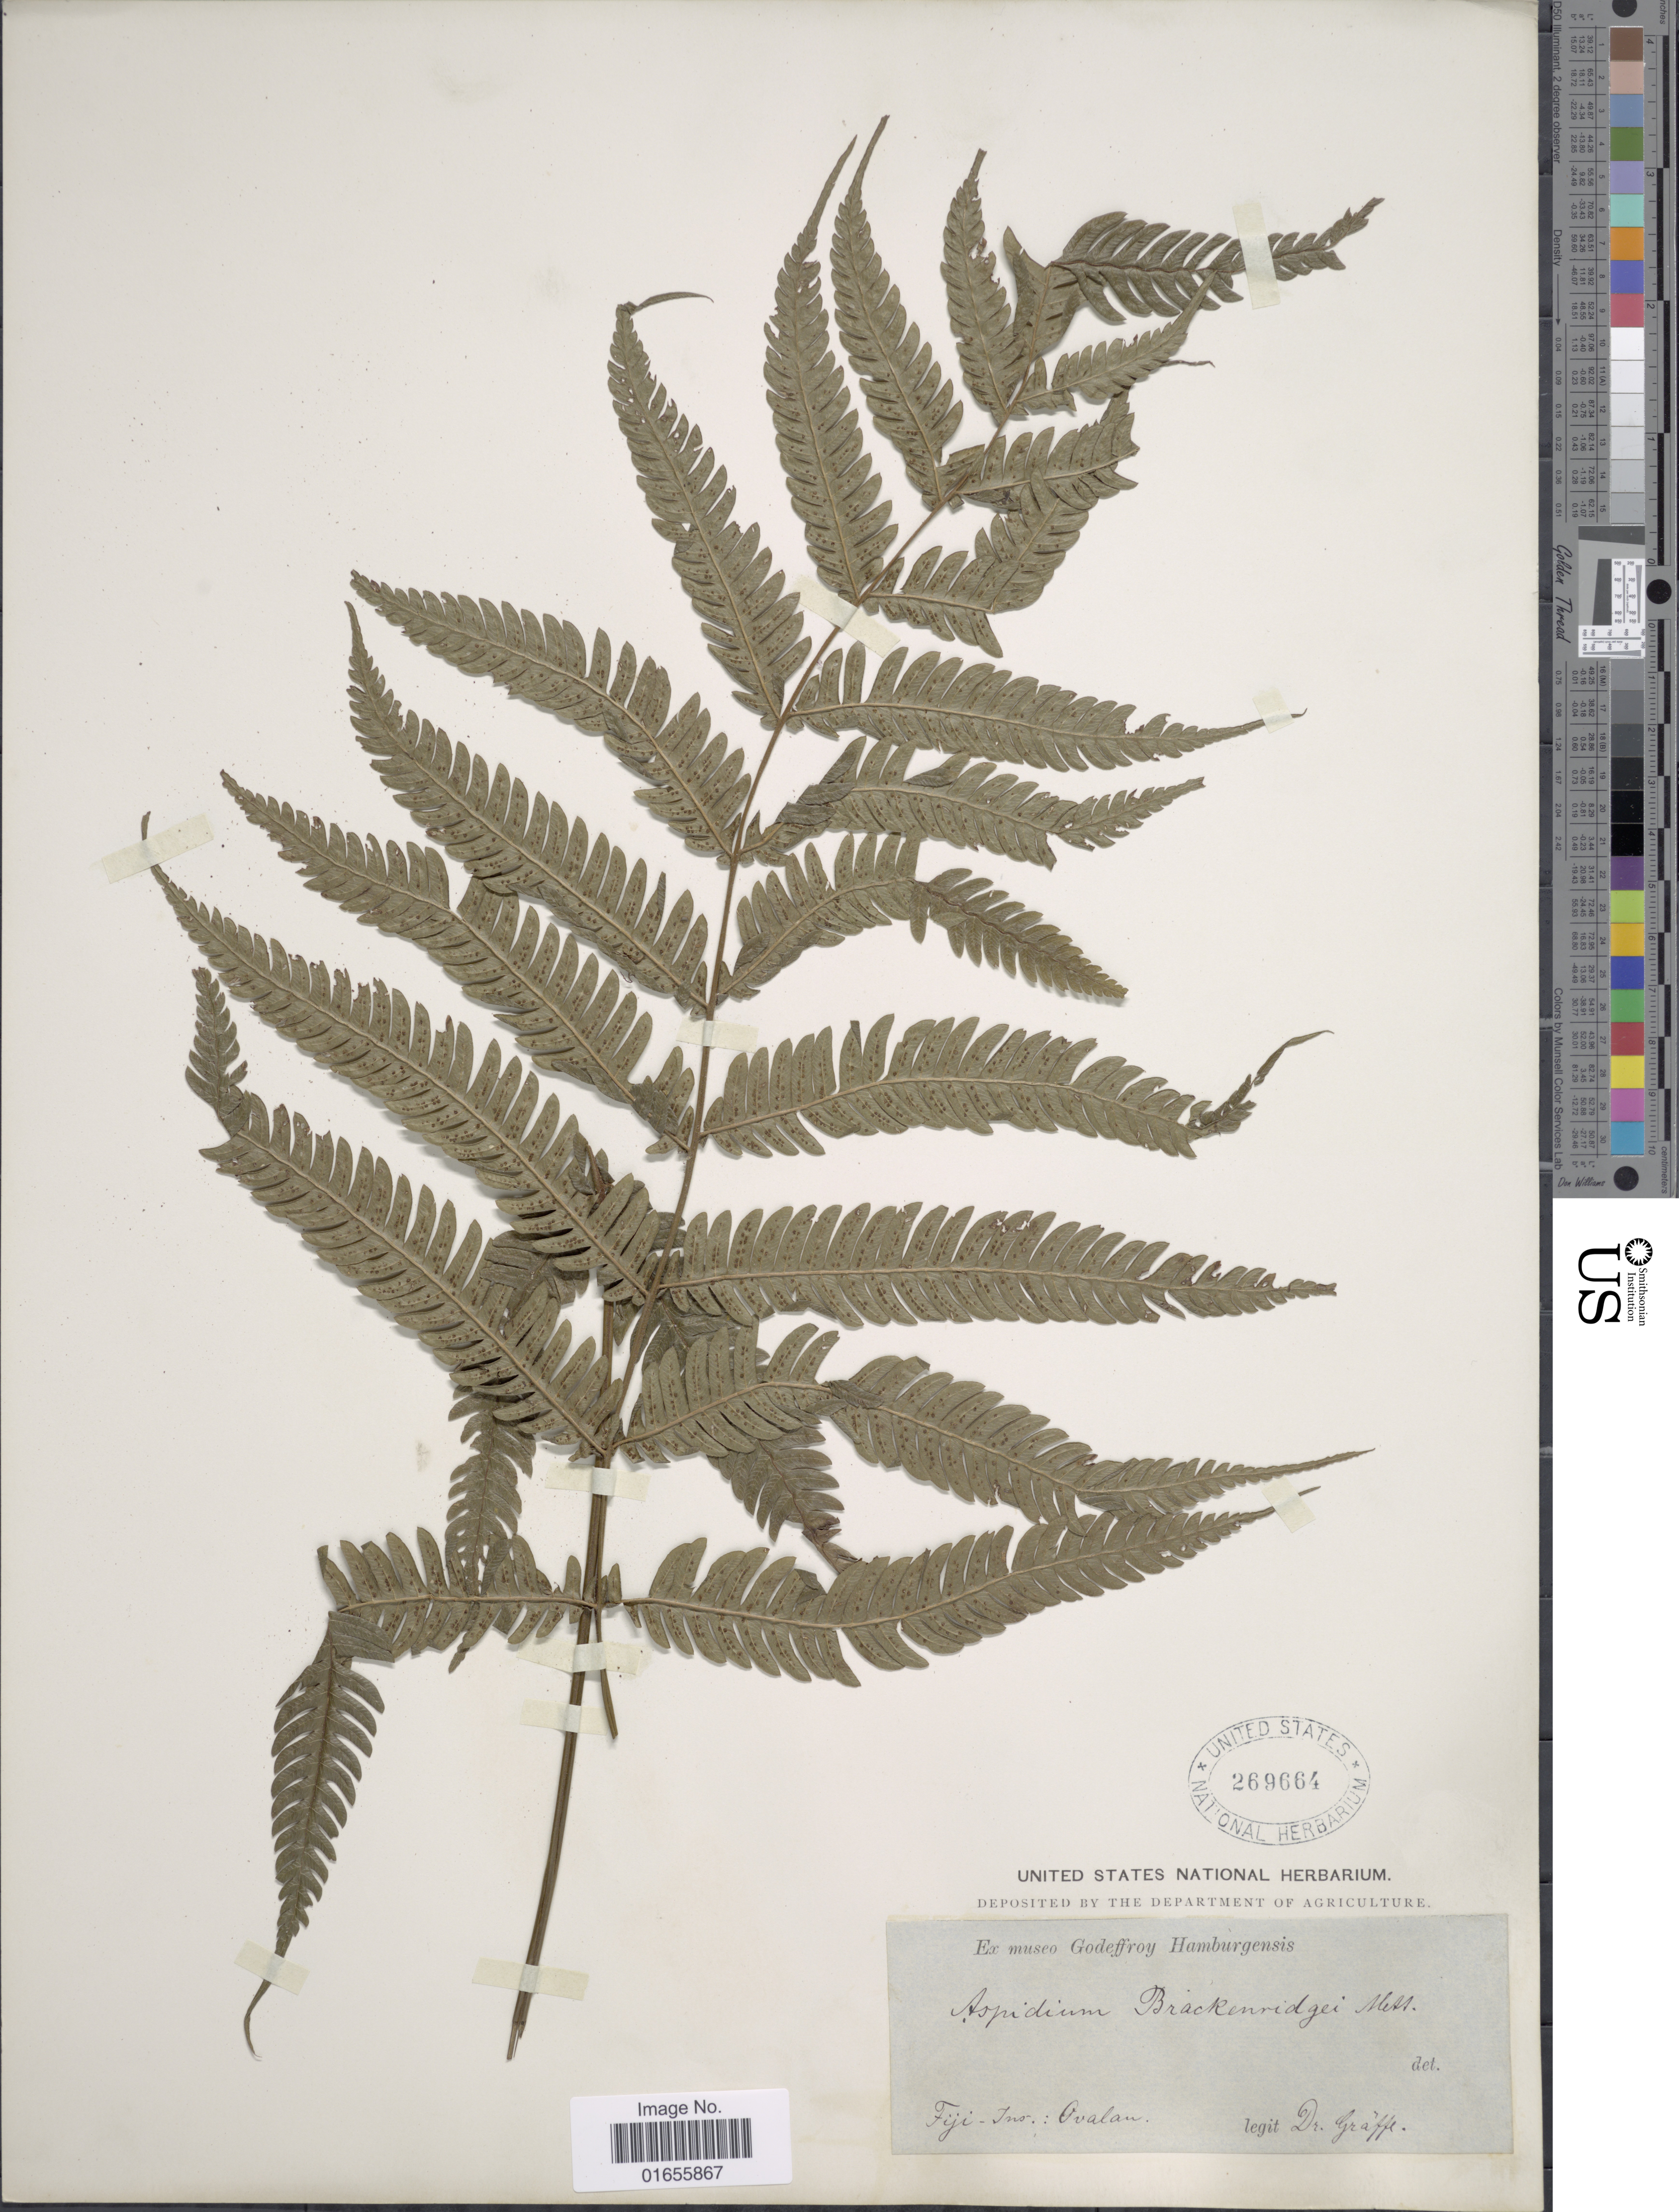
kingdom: Plantae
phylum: Tracheophyta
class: Polypodiopsida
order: Polypodiales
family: Thelypteridaceae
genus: Plesioneuron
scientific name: Plesioneuron attenuatum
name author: (Brack.) Holttum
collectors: Graeffe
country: Fiji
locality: InsL Ovalam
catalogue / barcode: US 269664